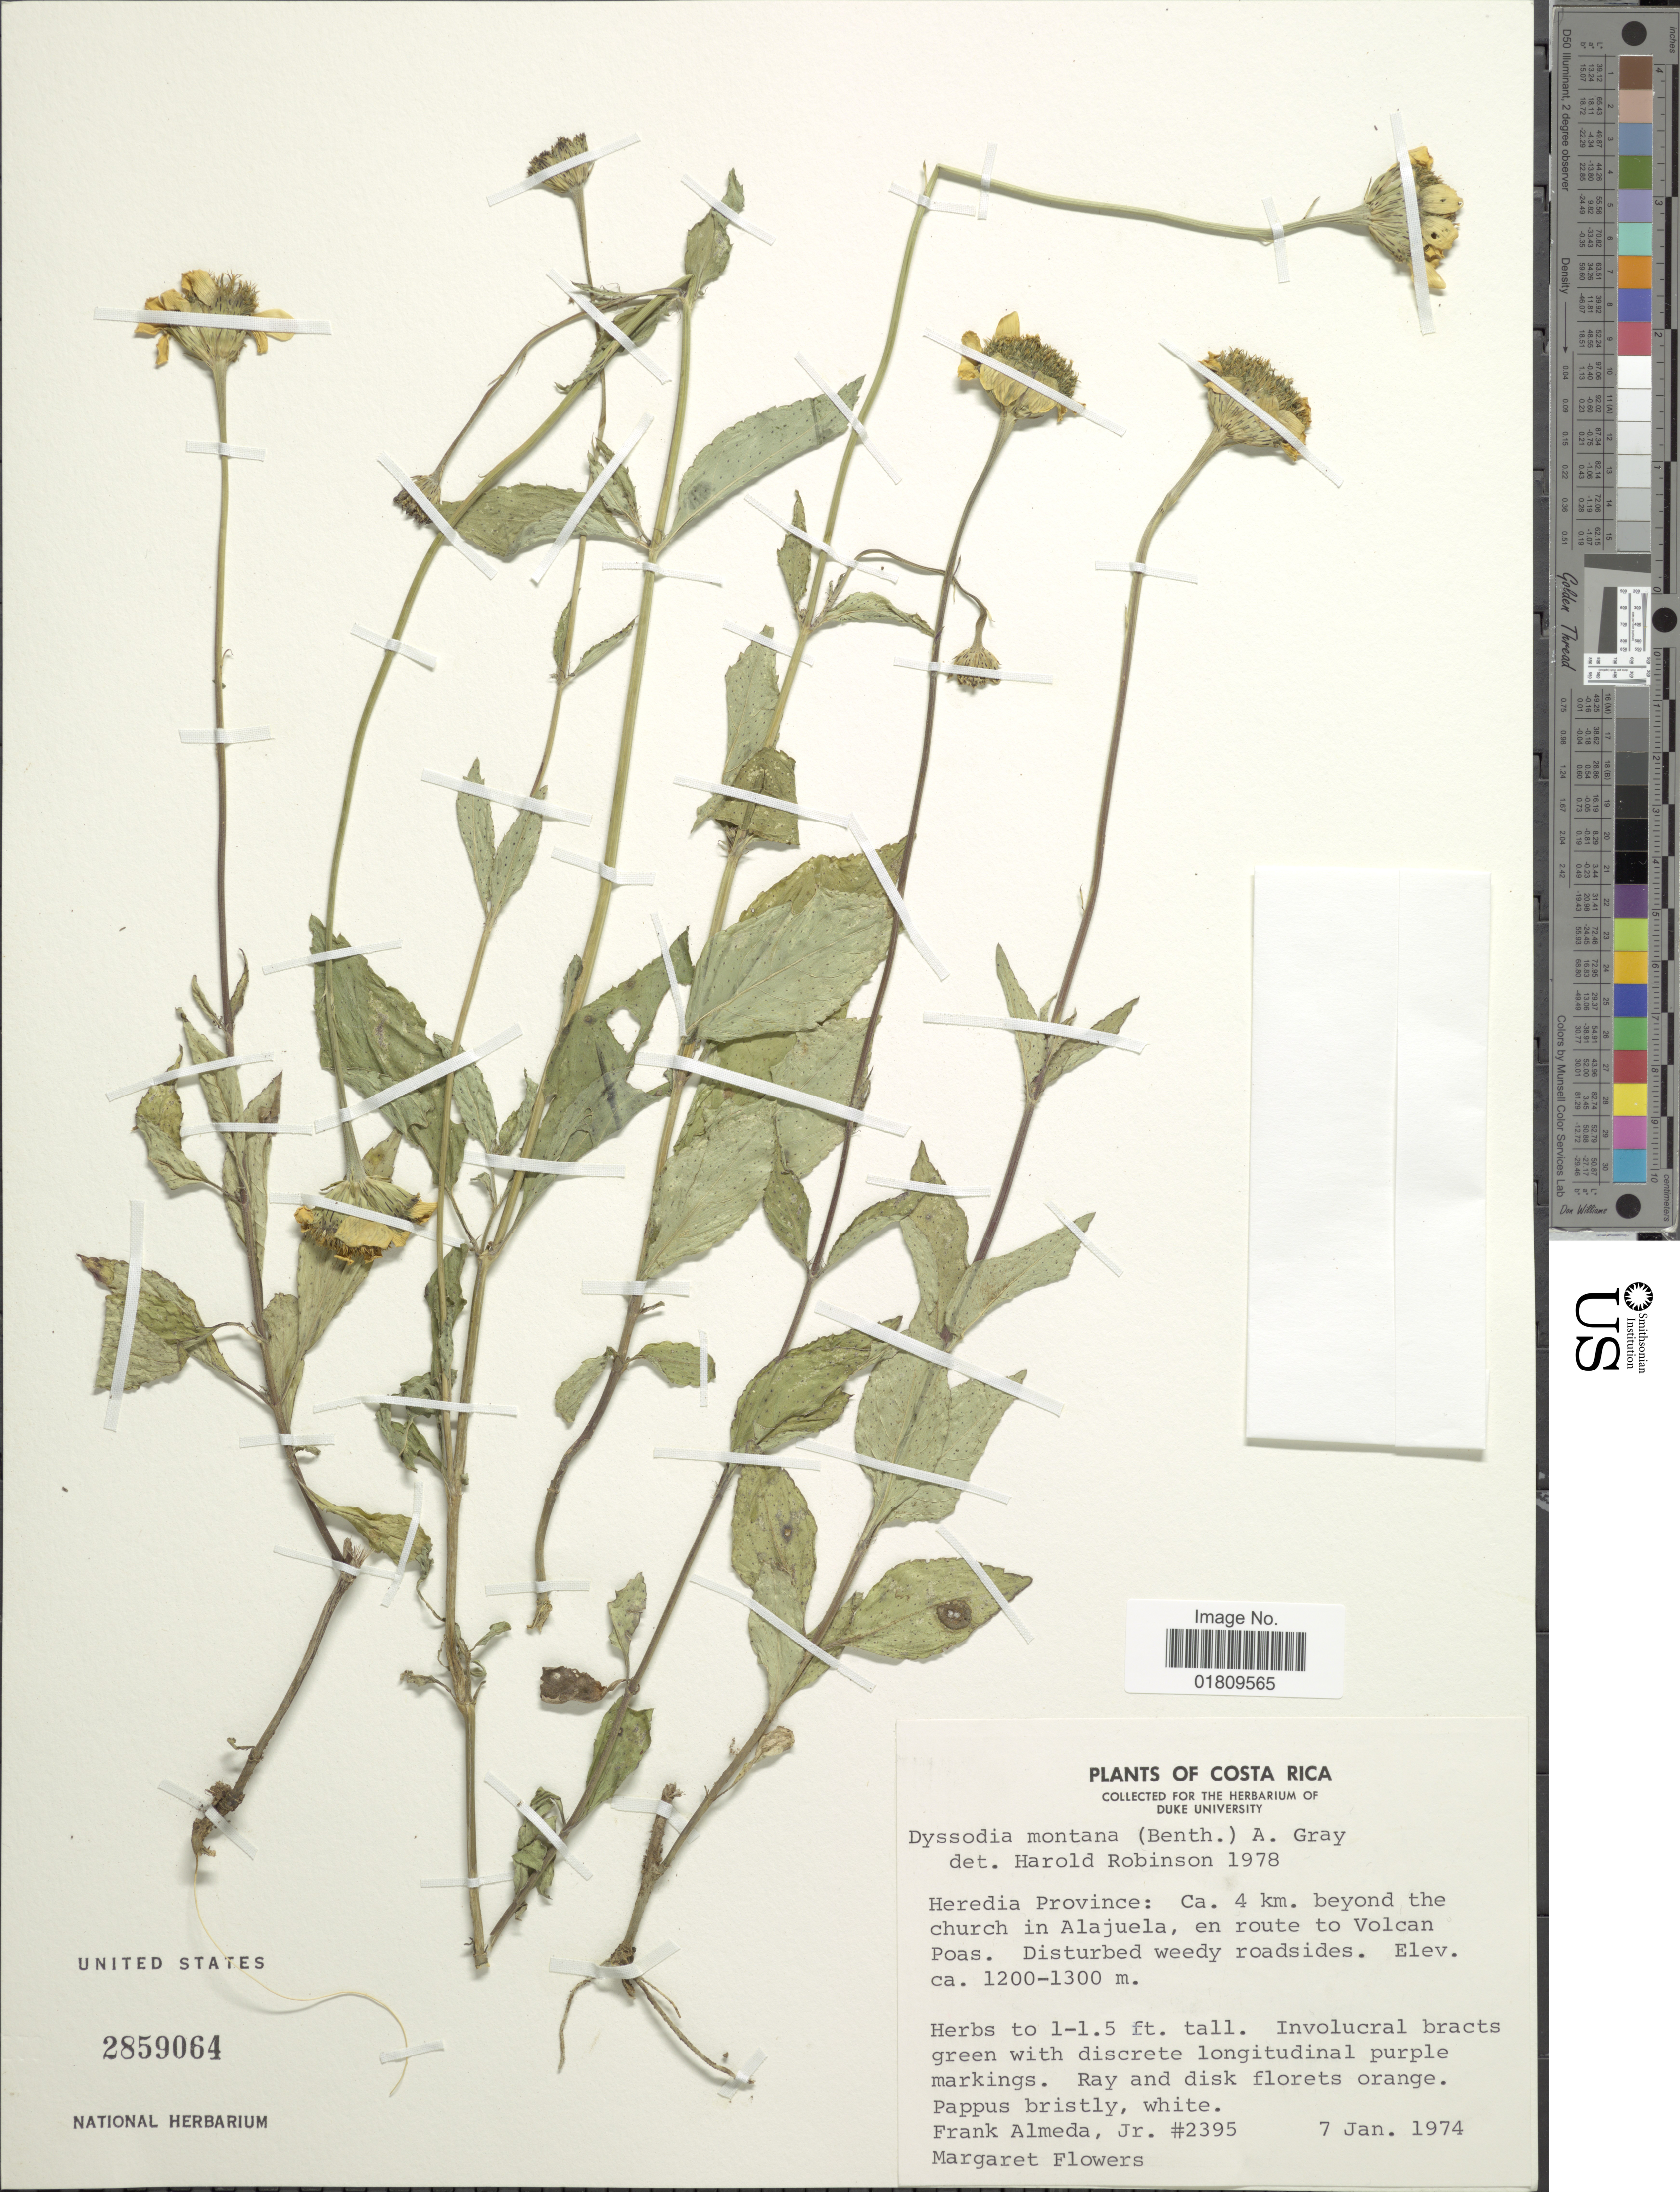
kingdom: Plantae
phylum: Tracheophyta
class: Magnoliopsida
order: Asterales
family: Asteraceae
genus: Dyssodia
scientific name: Dyssodia montana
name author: (Benth.) A. Gray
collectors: F. Almeda & M. Flowers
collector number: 2395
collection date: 1974-01-07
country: Costa Rica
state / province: Heredia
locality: Ca. 4 km. beyond the church in Alajuela, en route to Volcan Poas, disturbed weedy roadsides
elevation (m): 1200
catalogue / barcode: US 2859064